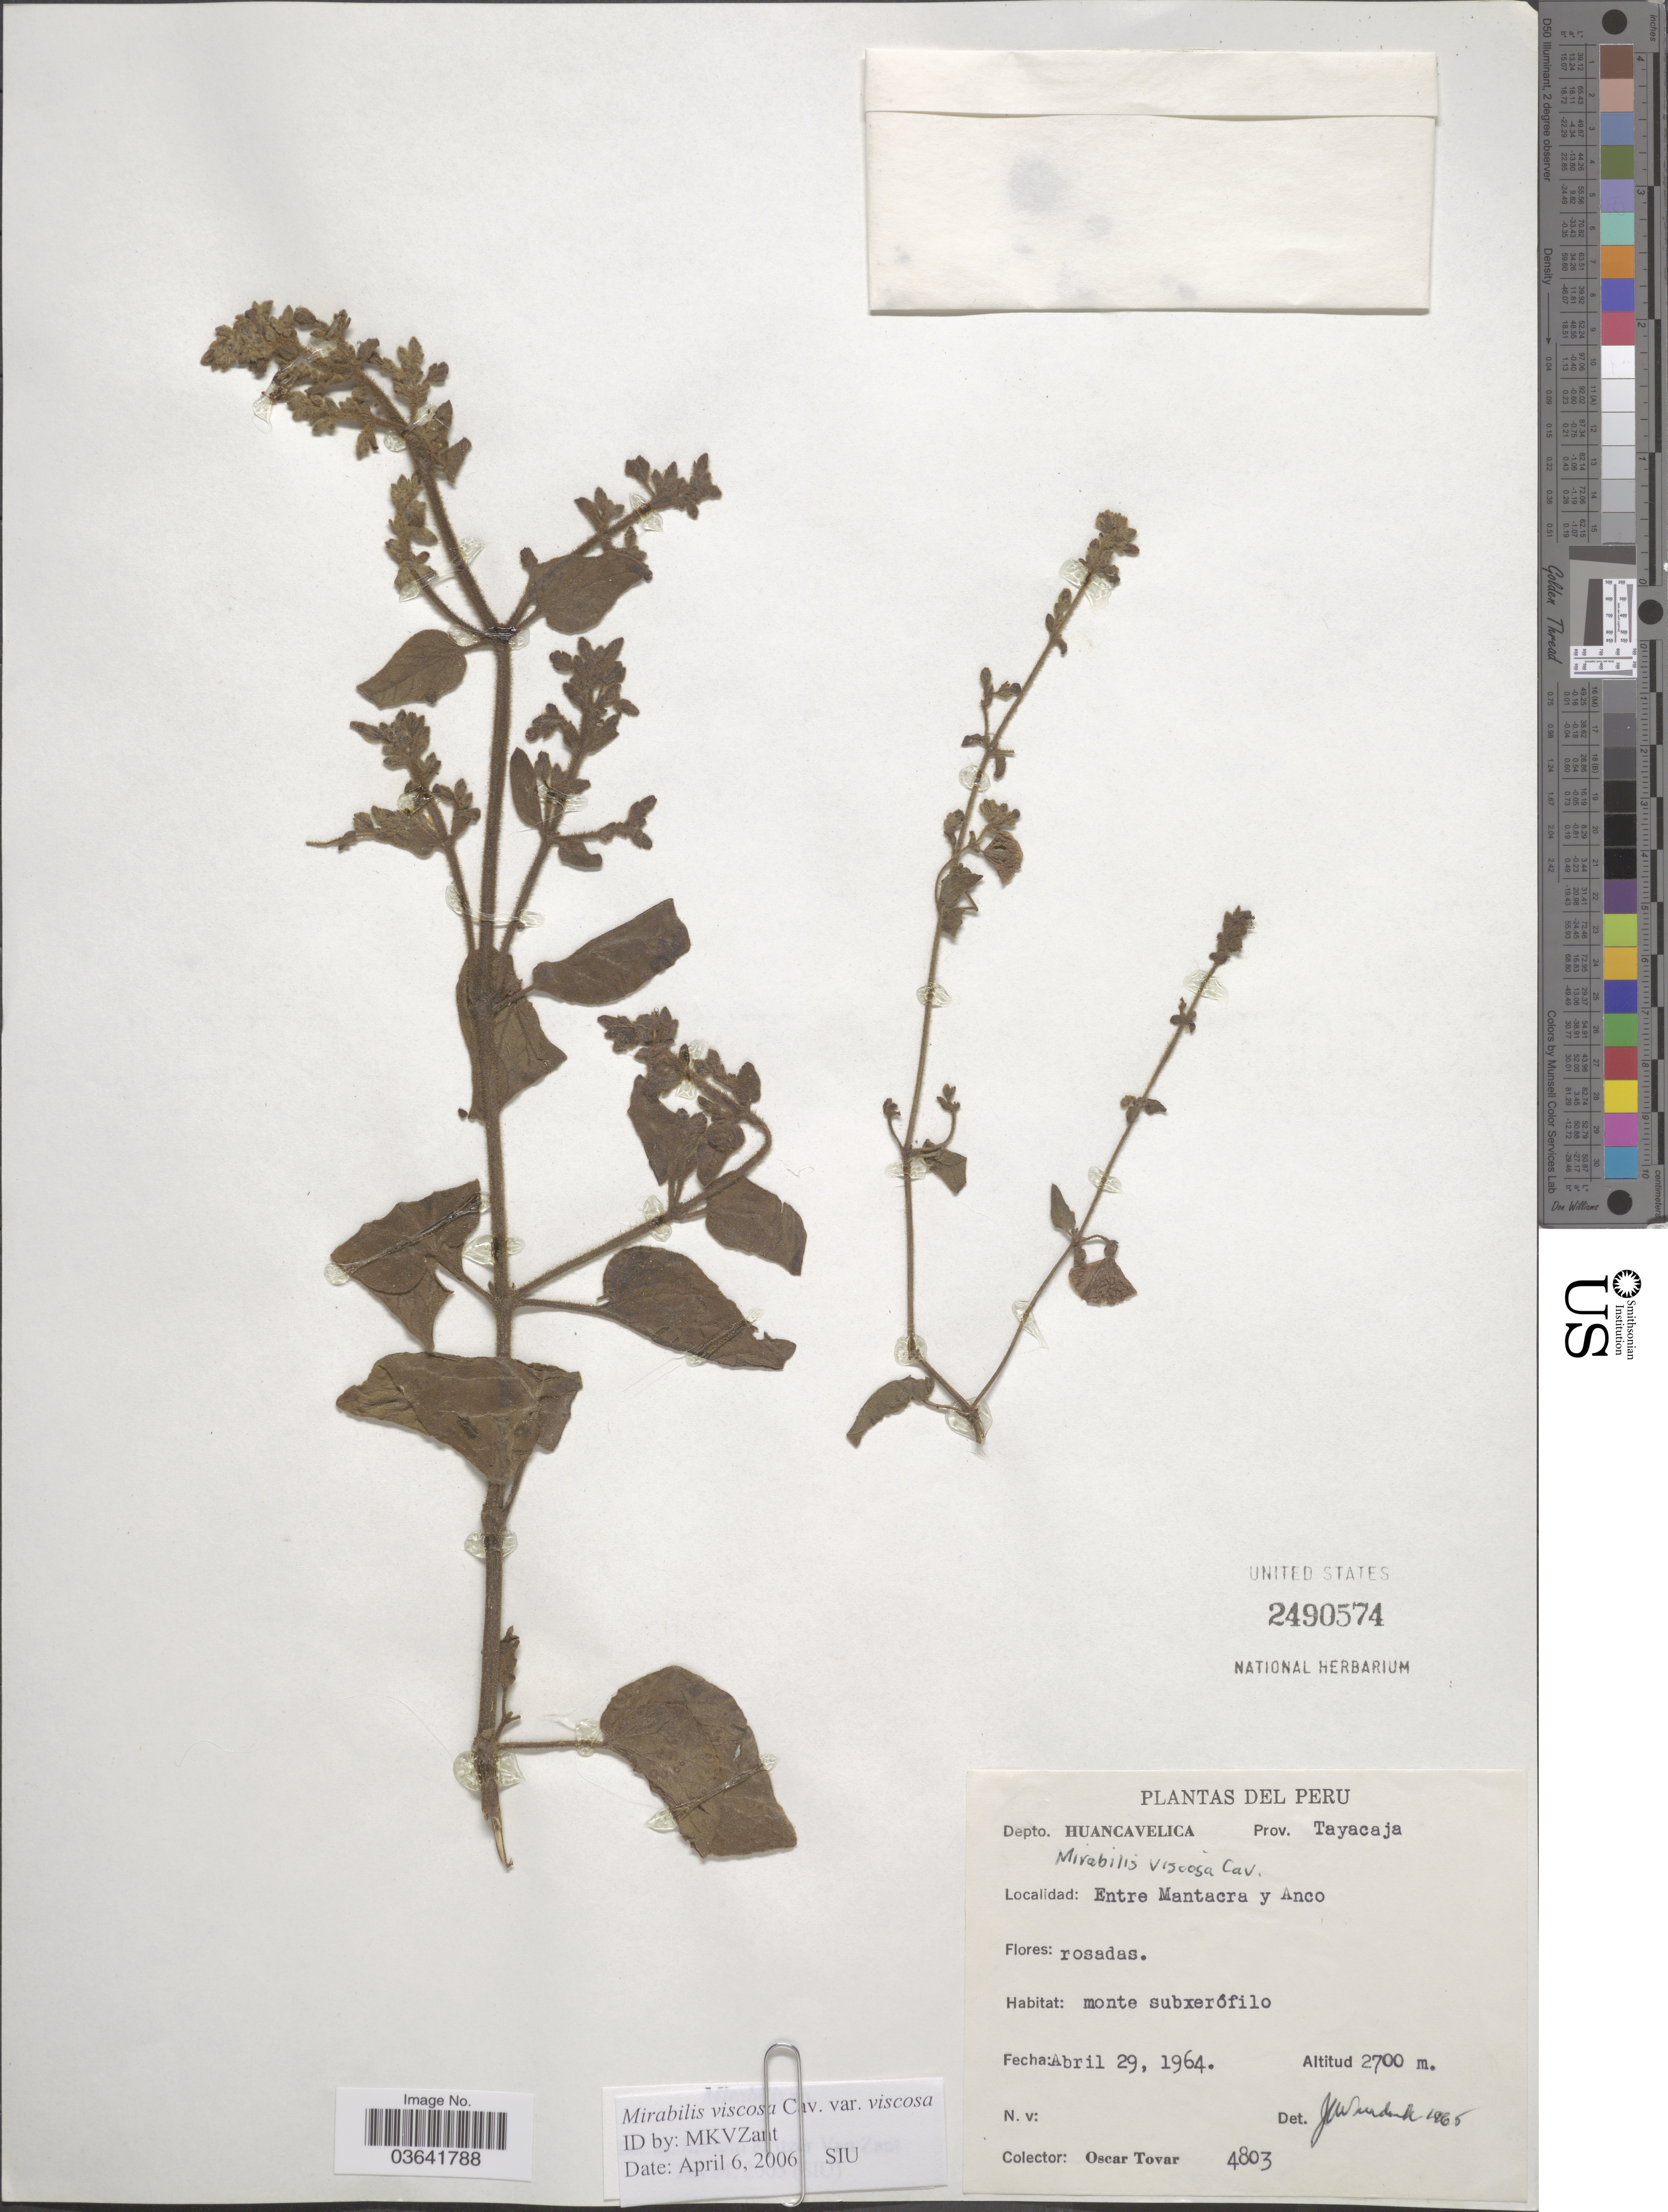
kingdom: Plantae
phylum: Tracheophyta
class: Magnoliopsida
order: Caryophyllales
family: Nyctaginaceae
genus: Mirabilis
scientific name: Mirabilis viscosa var. viscosa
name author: Cav.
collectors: Ó. Tovar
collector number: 4803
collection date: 1964-04-29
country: Peru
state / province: Huancavelica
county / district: Tayacaja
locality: Depto. Huancavelica, Prov. Tayacaja. Entre Mantacra y Anco.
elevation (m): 2700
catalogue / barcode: US 2490574